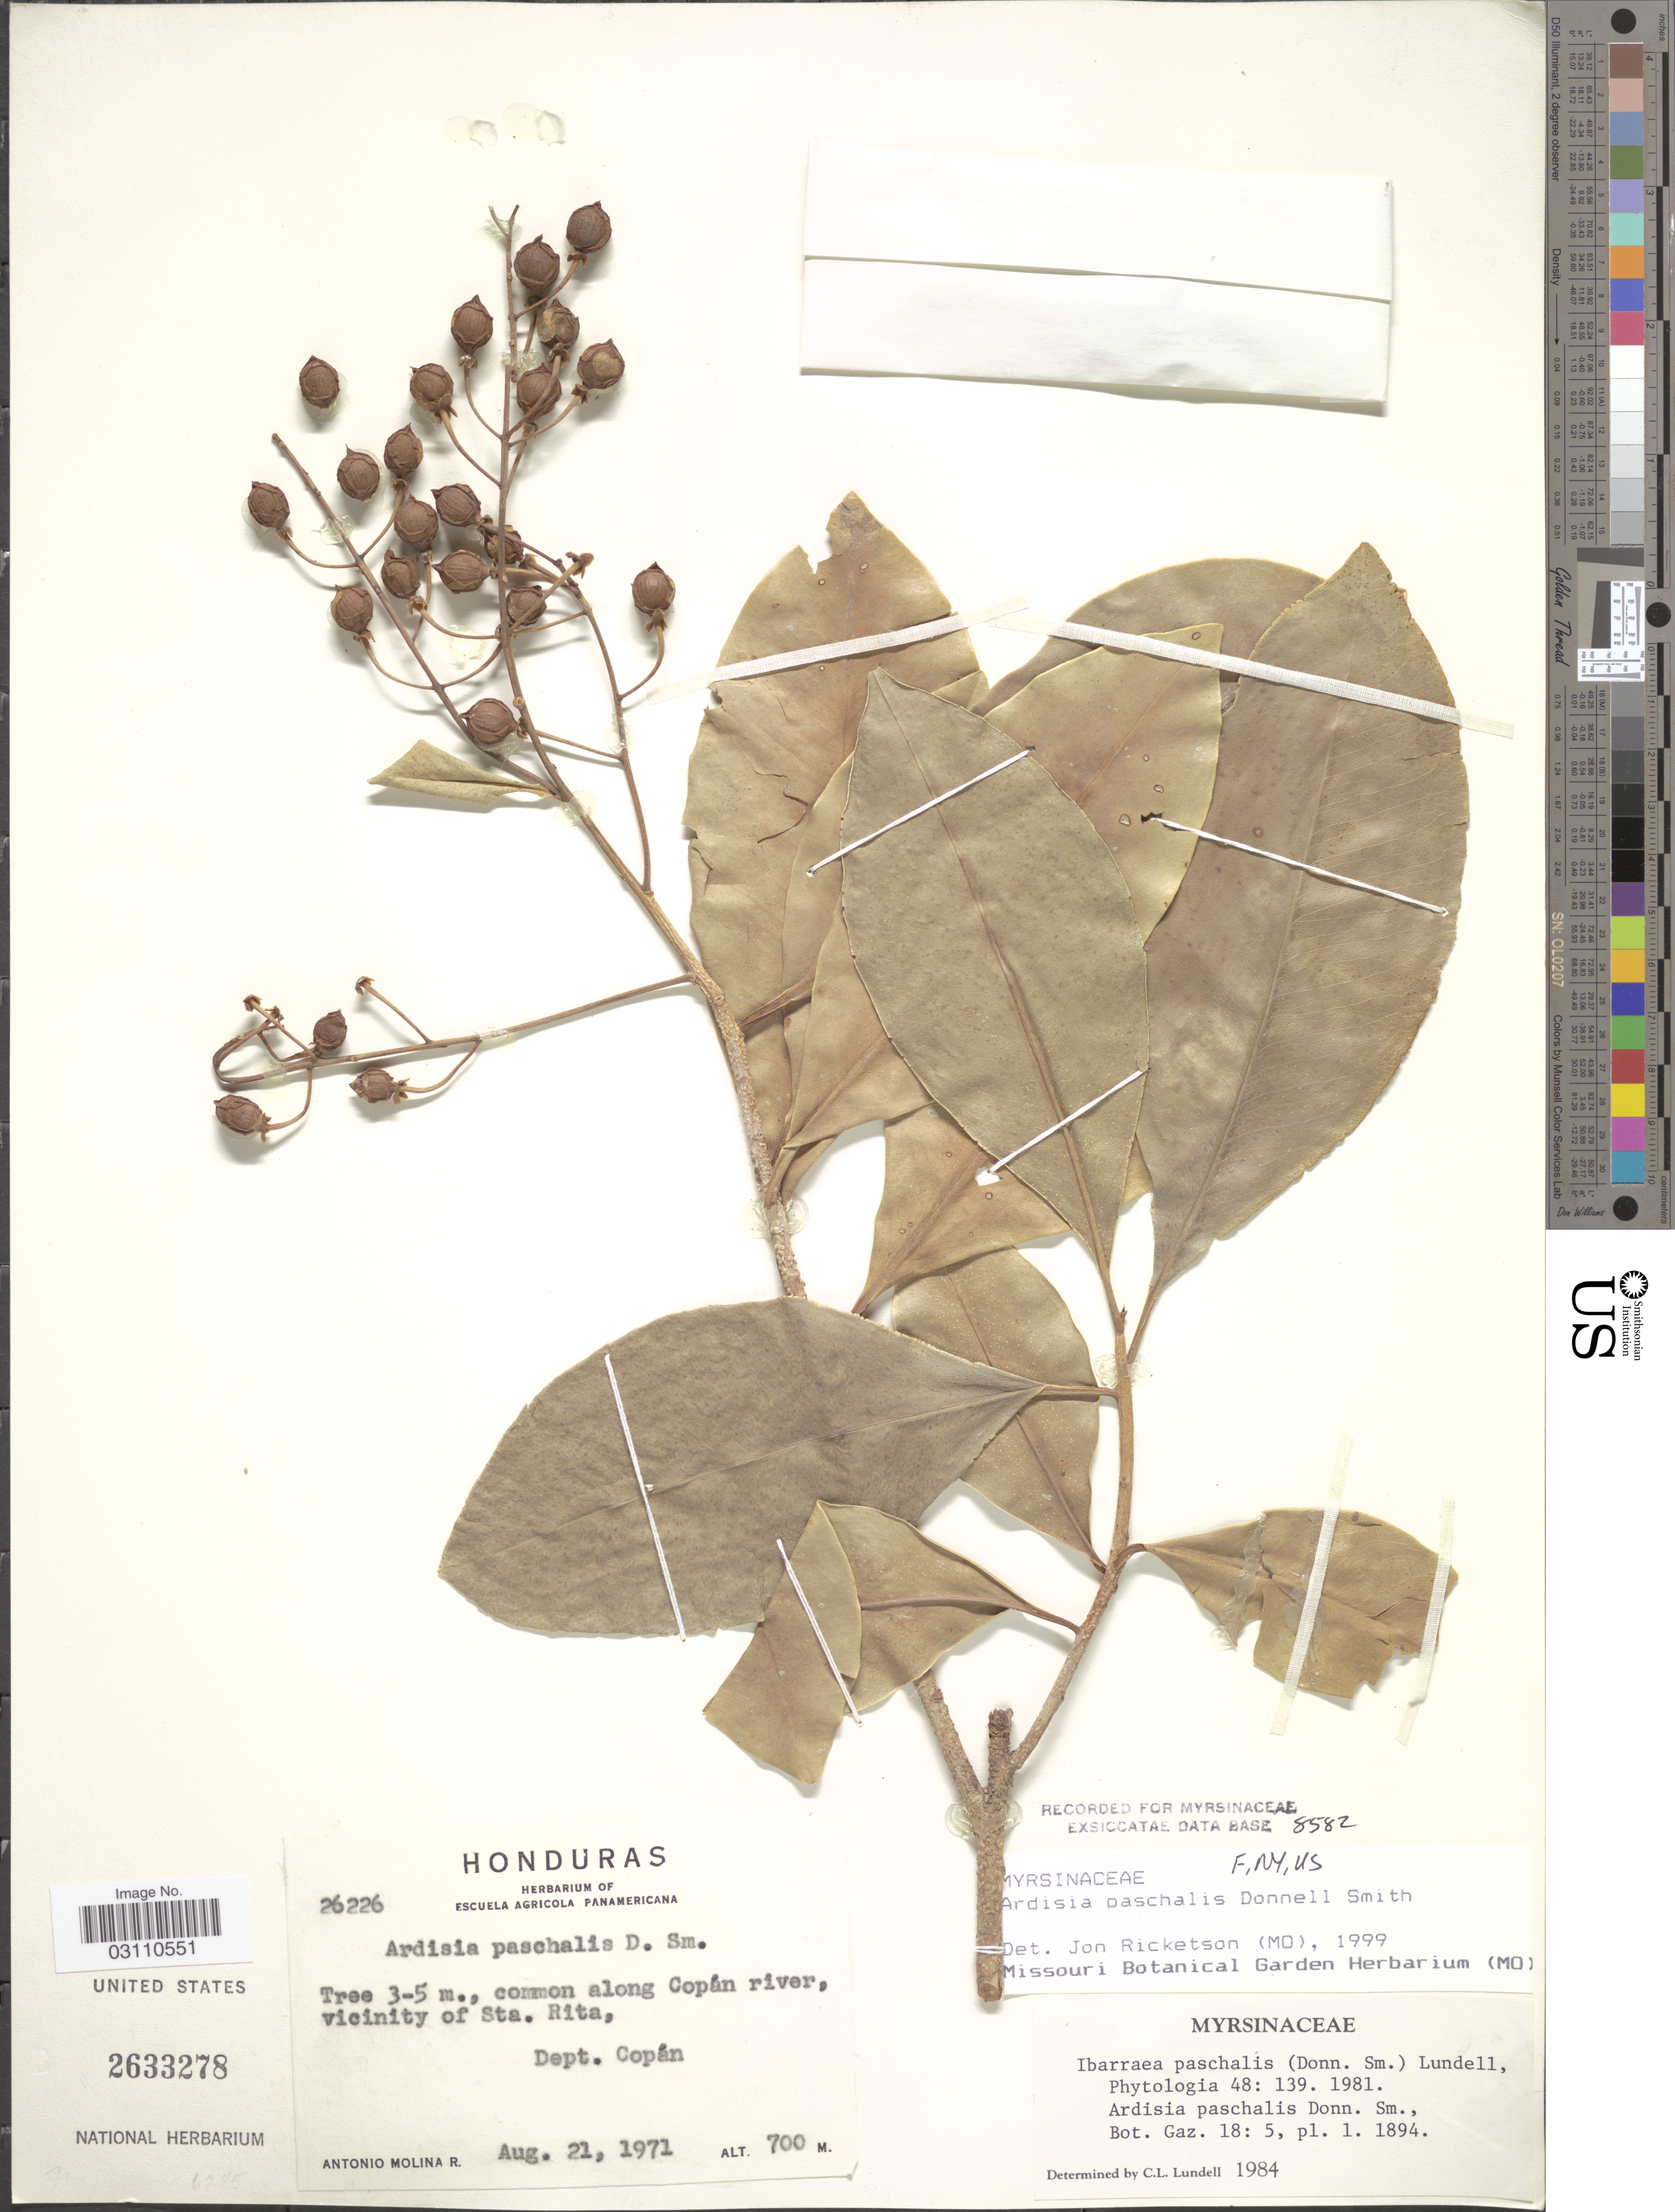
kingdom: Plantae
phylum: Tracheophyta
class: Magnoliopsida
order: Ericales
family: Primulaceae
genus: Ardisia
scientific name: Ardisia paschalis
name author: Donn. Sm.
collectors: A. Molina R.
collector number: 26226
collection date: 1971-08-21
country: Honduras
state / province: Copán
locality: Common along Copán river, vicinity of Sta. Rita, Dept. Copán.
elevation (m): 700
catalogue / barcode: US 2633278